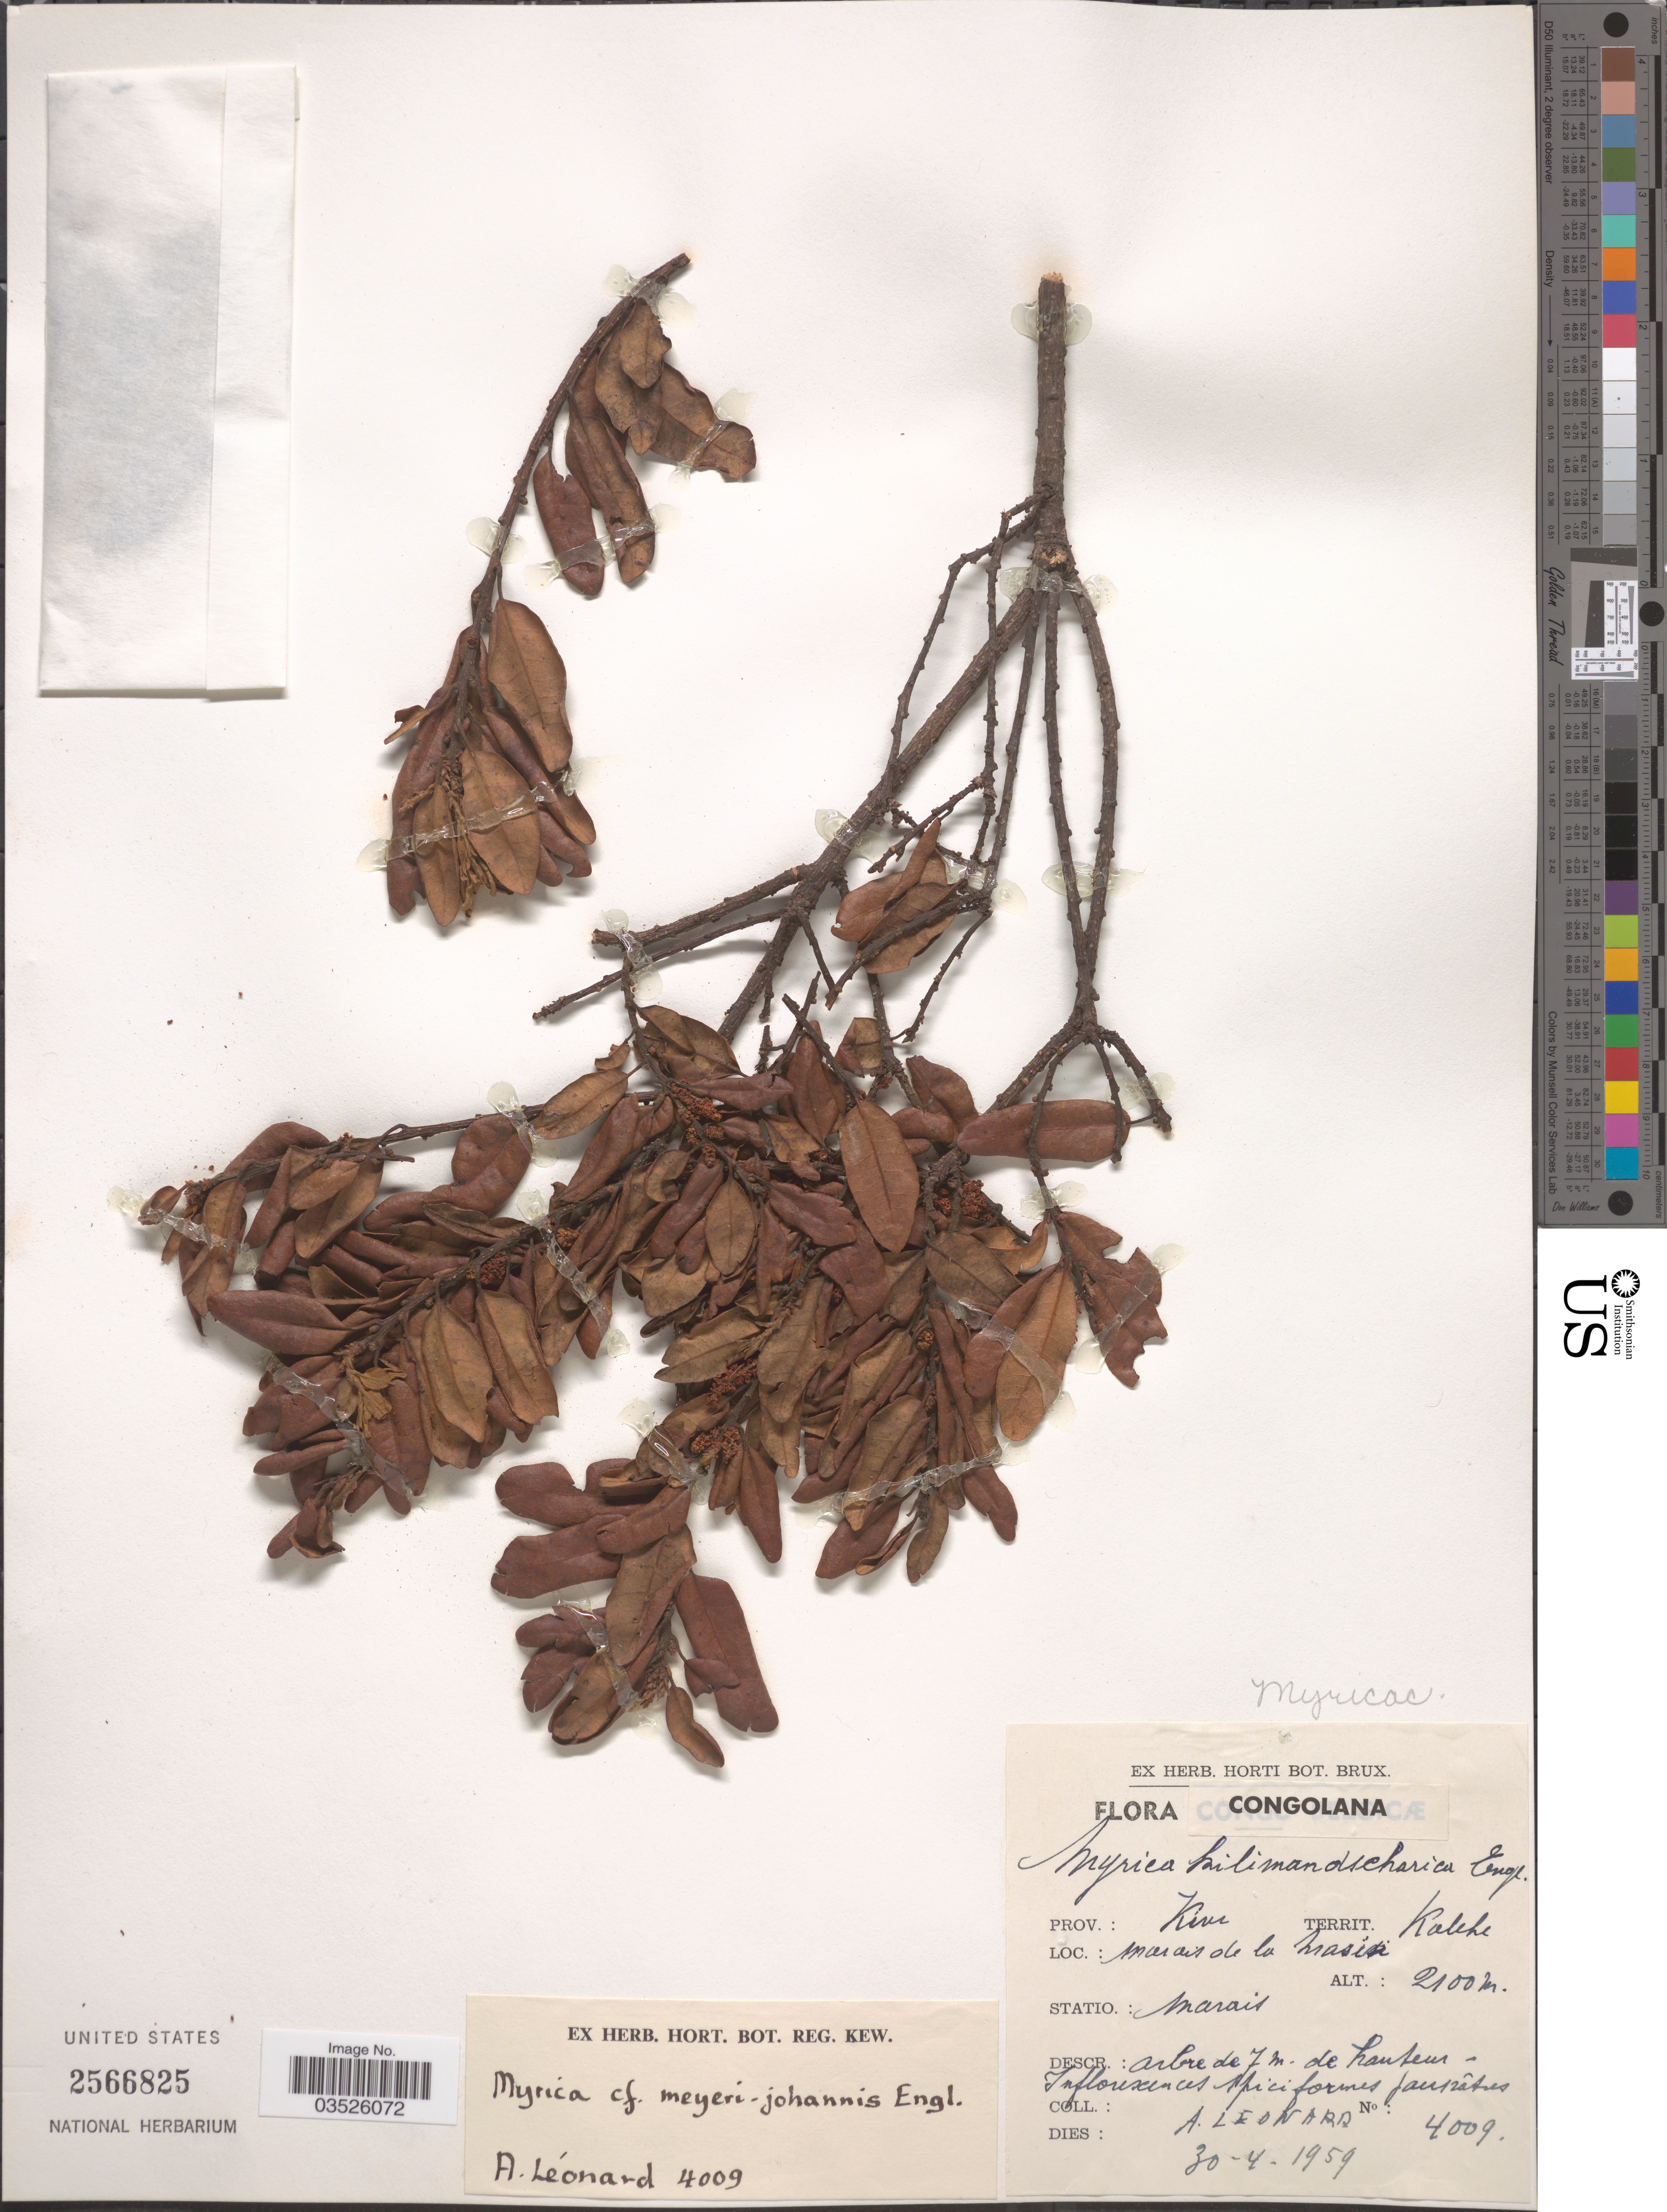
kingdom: Plantae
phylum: Tracheophyta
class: Magnoliopsida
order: Fagales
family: Myricaceae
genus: Morella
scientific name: Morella salicifolia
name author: (Hochst. ex A. Rich.) Verdc. & Polhill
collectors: A. Leonard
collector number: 4009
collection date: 1959-04-30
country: Congo, Democratic Republic of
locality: Prov.: Kivu, Territ. Kalehe. Marais de la Masisi.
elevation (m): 2100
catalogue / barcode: US 2566825